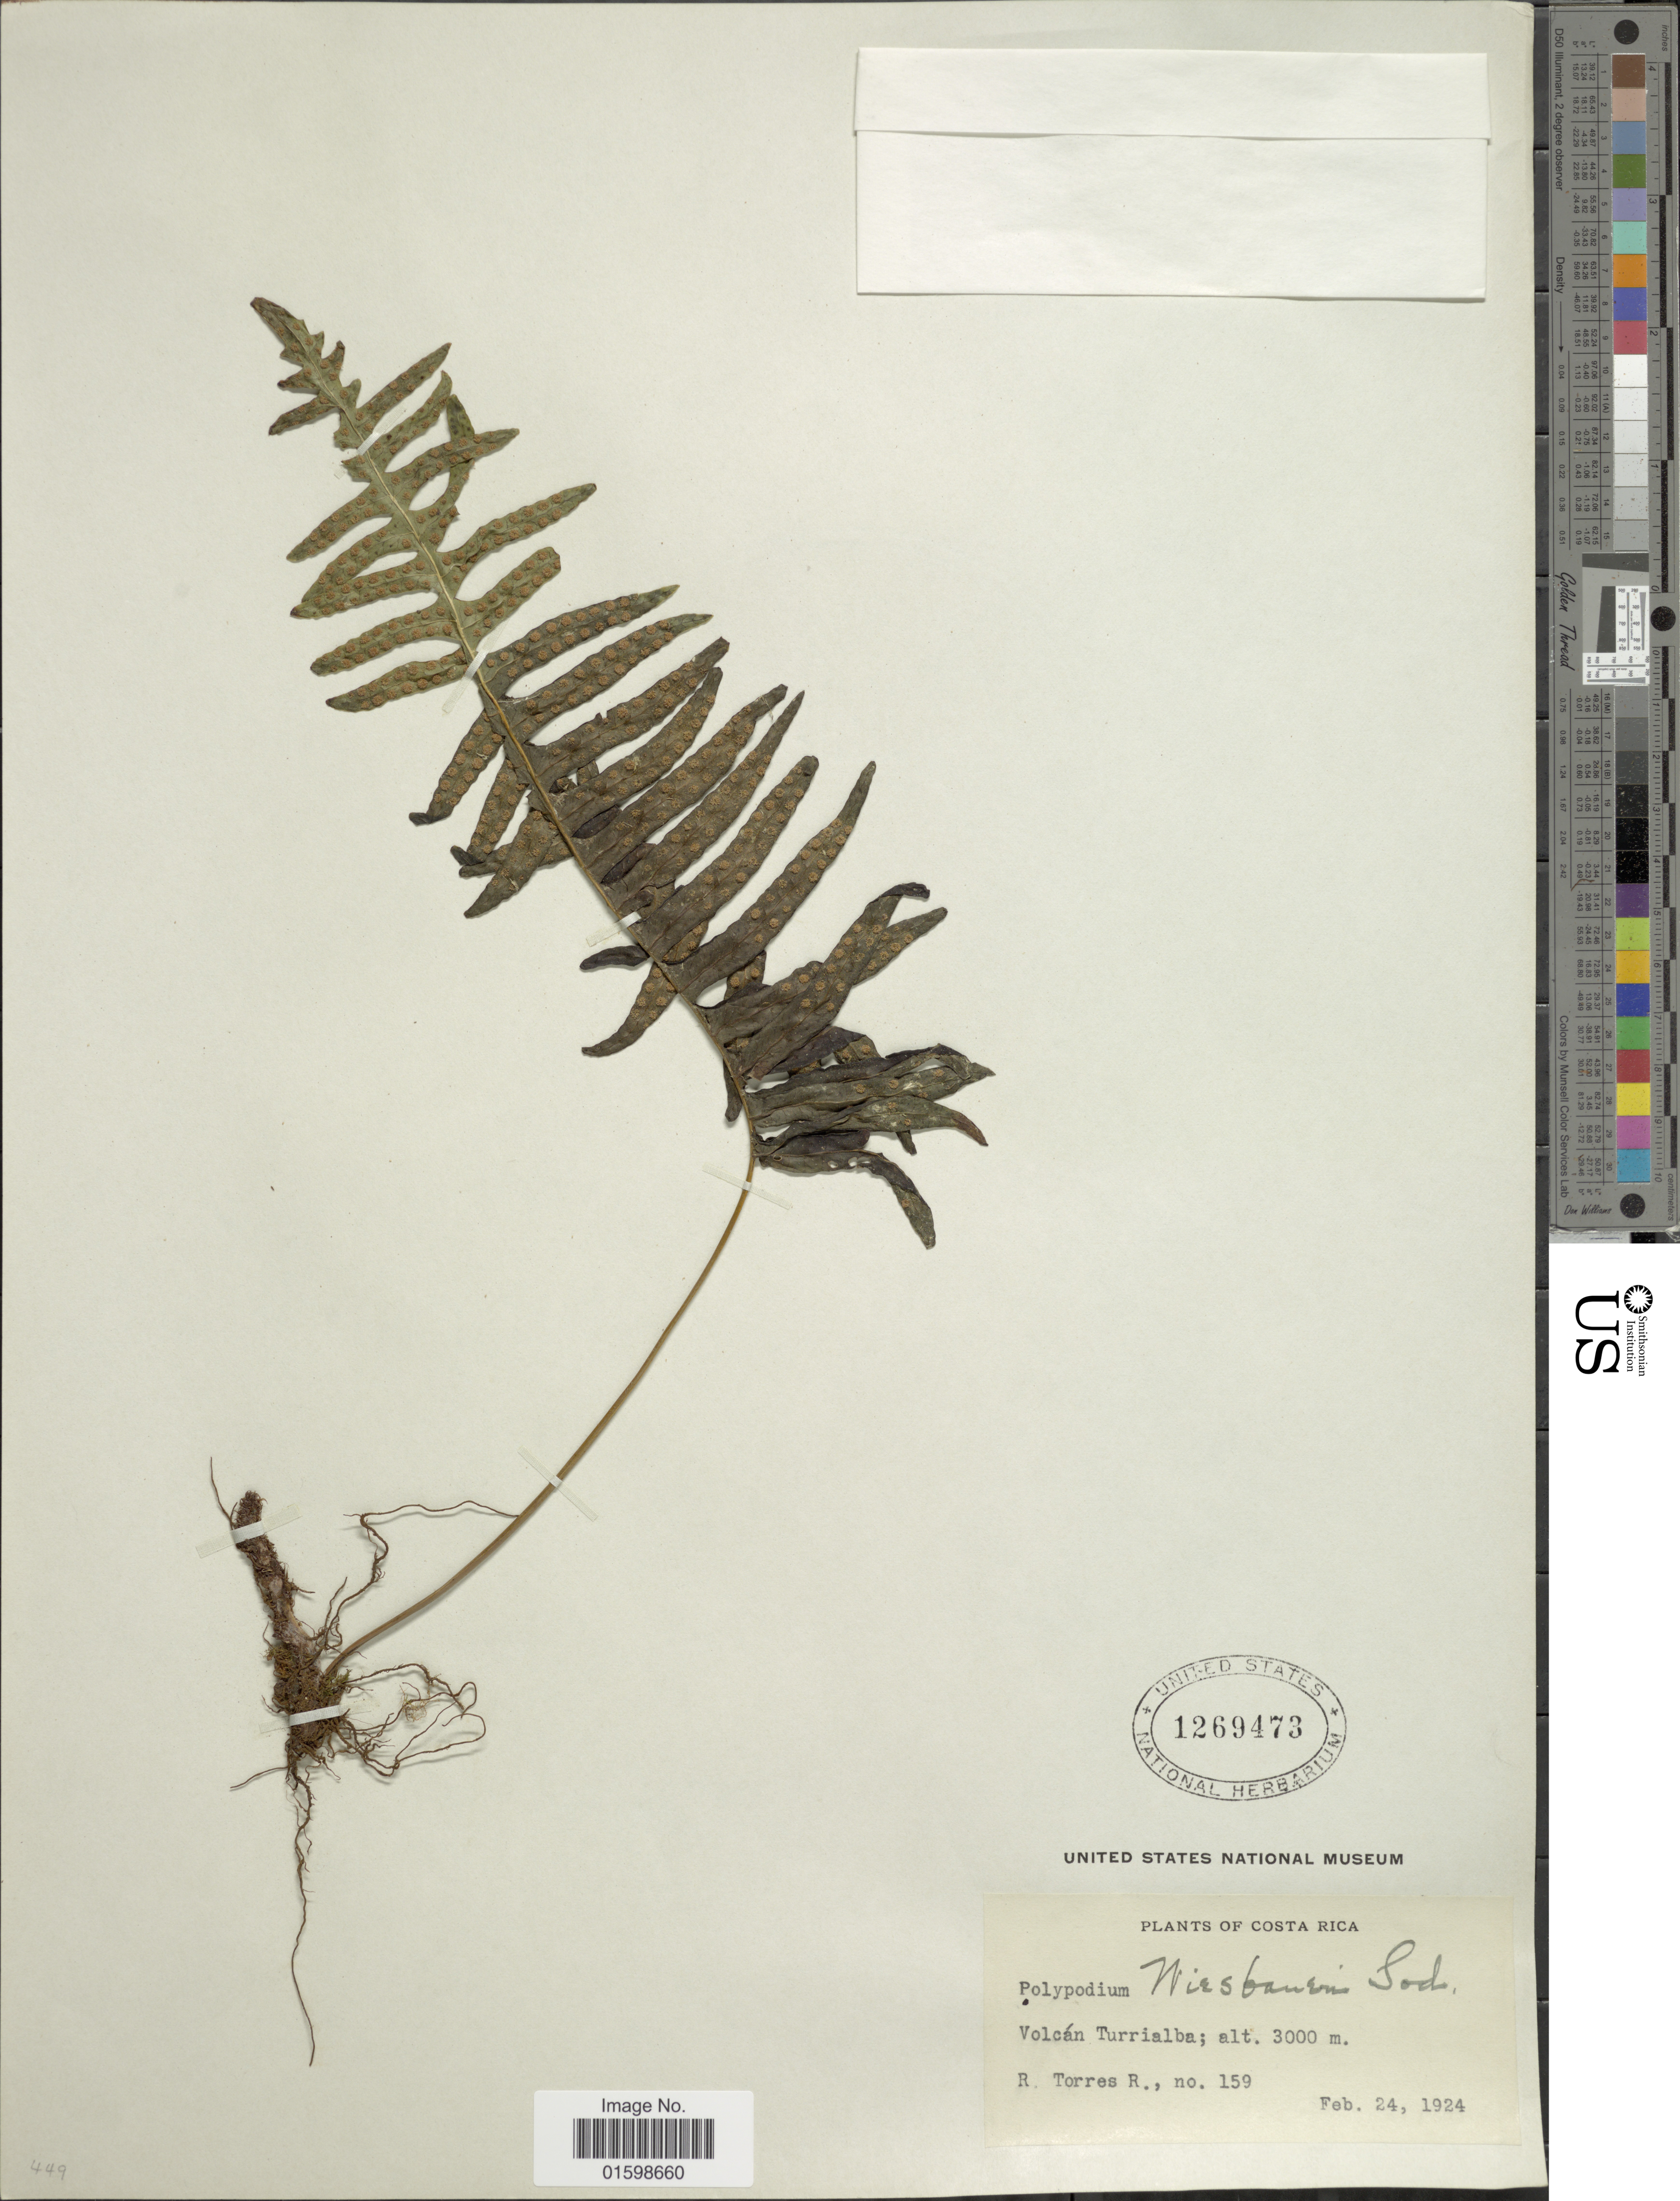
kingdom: Plantae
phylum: Tracheophyta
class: Polypodiopsida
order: Polypodiales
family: Polypodiaceae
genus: Pleopeltis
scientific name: Pleopeltis wiesbaurii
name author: (Sodiro) Lellinger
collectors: R. Torres R.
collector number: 159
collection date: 1924-02-24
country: Costa Rica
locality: Volcán Turrialba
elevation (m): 3000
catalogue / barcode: US 1269473